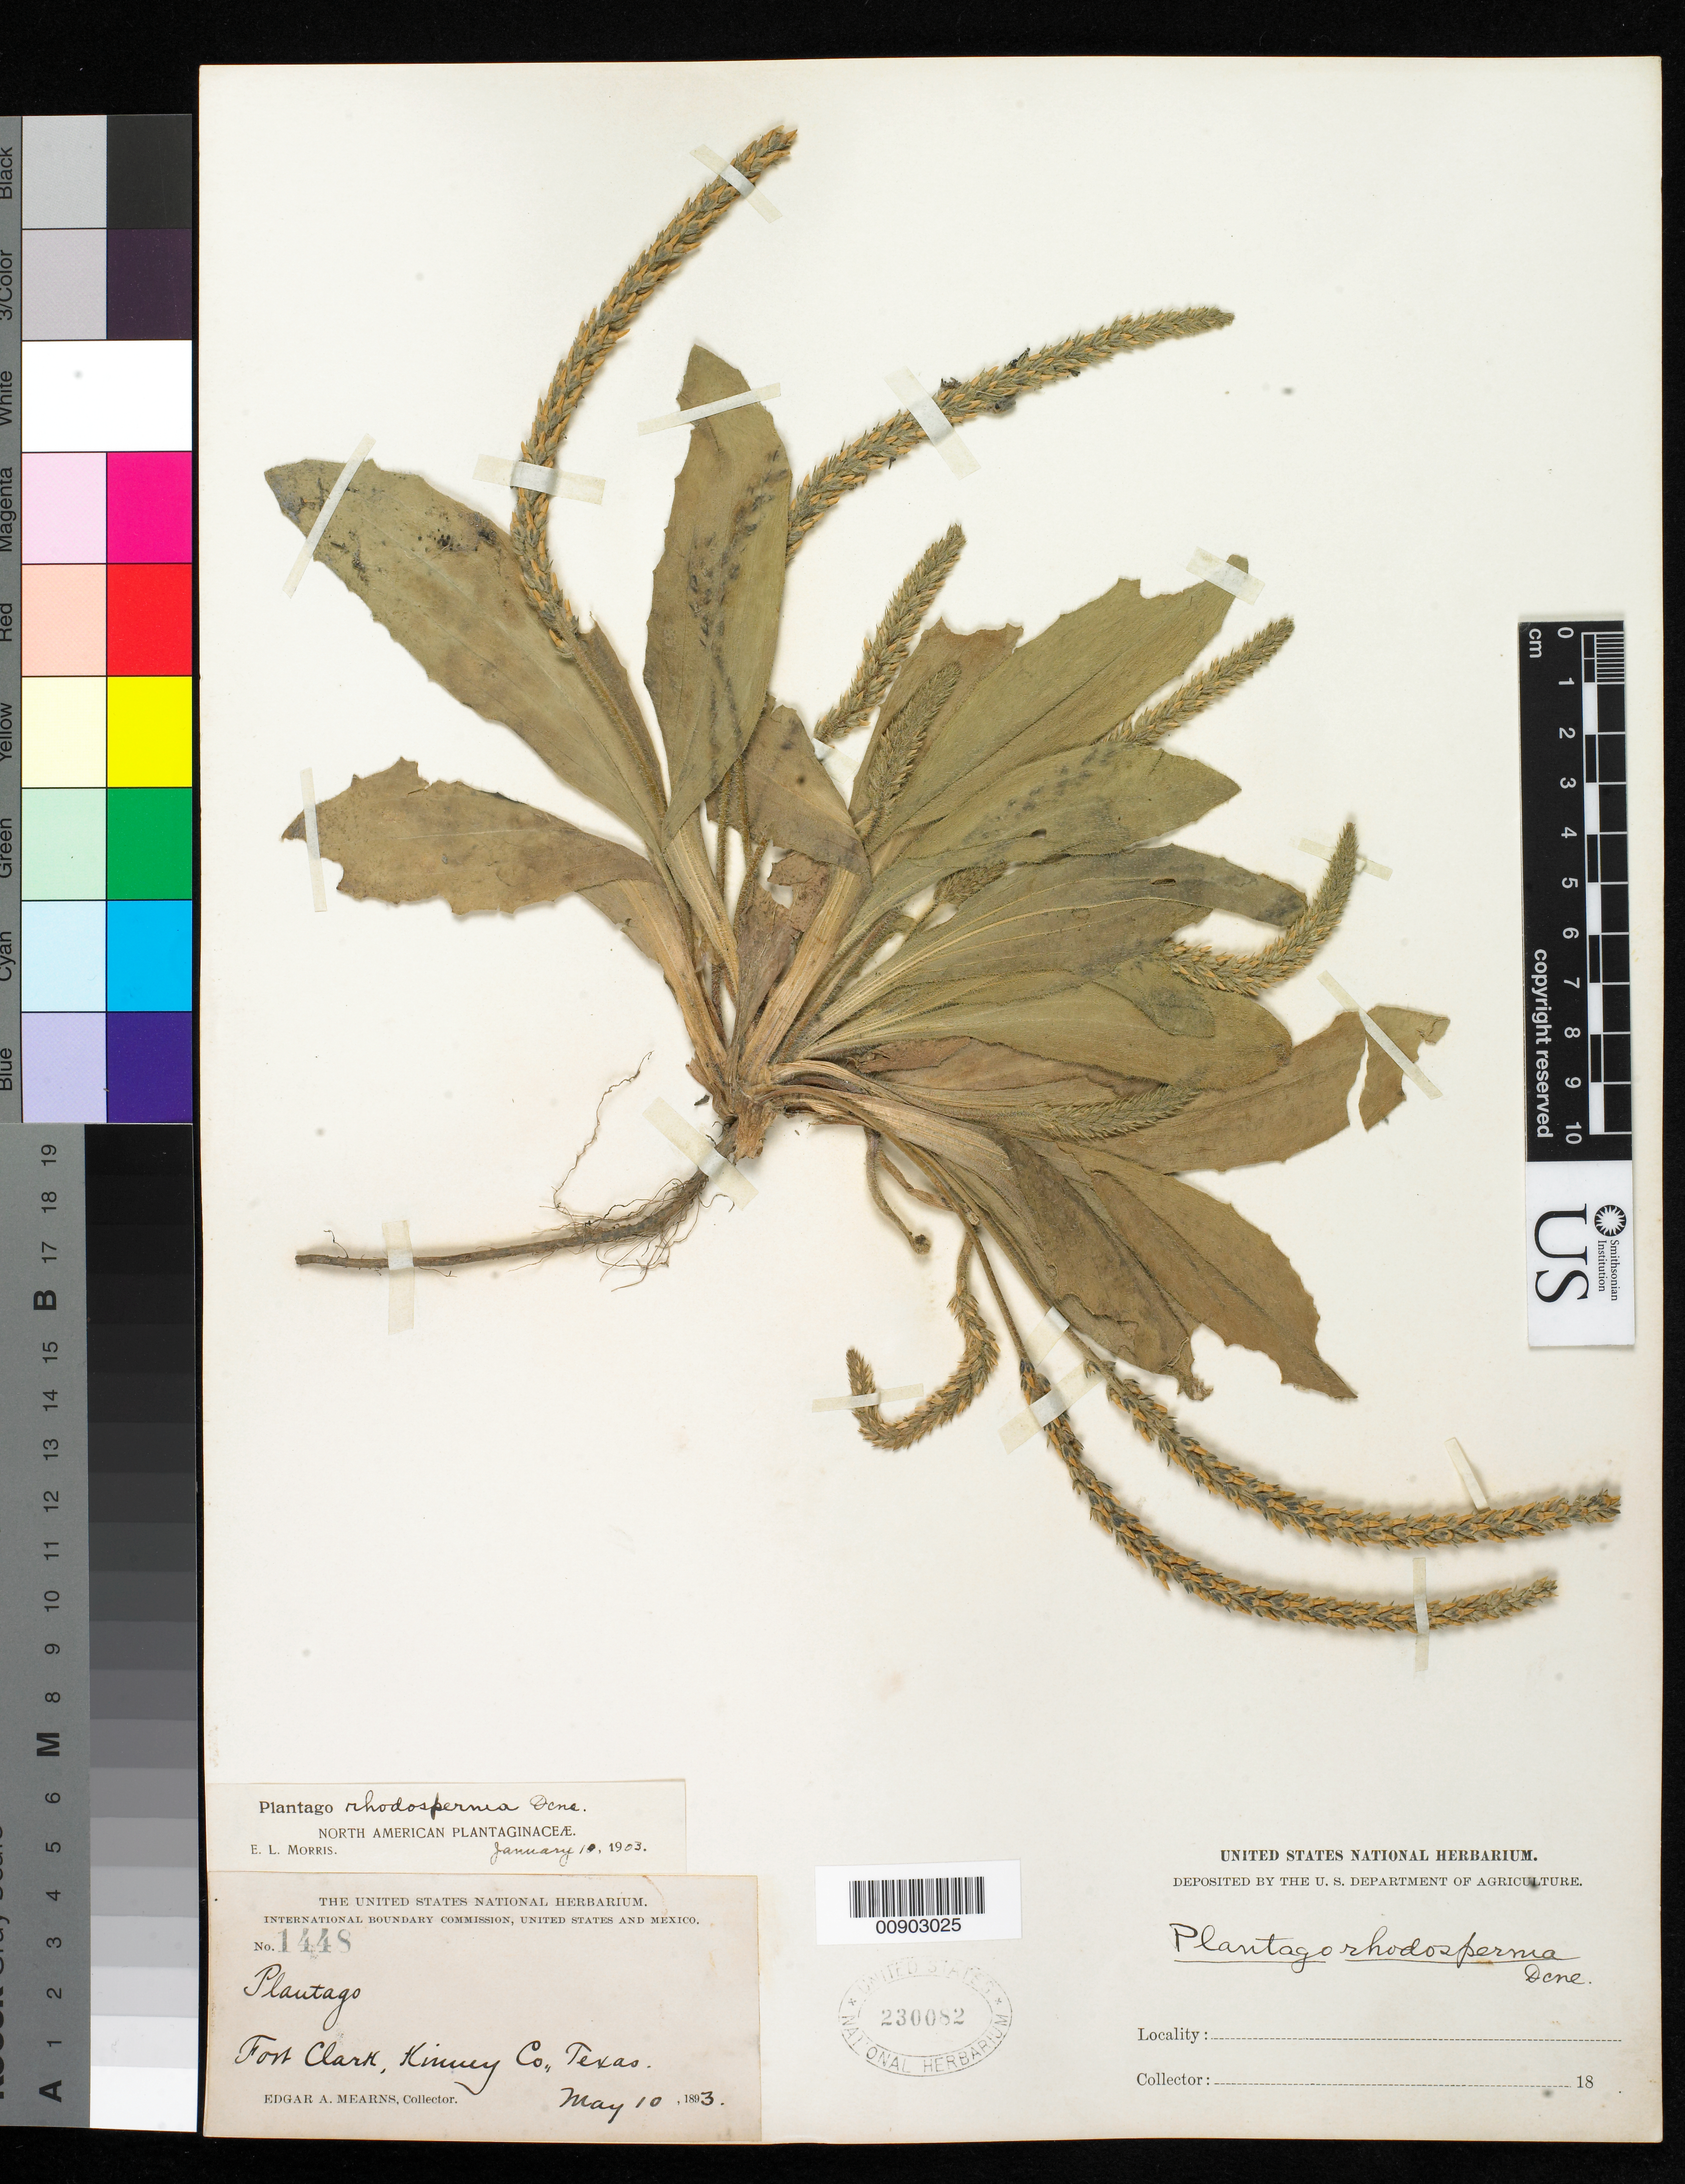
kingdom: Plantae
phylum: Tracheophyta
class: Magnoliopsida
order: Lamiales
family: Plantaginaceae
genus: Plantago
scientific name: Plantago rhodosperma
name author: Decne.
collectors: E. A. Mearns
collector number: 1448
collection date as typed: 10 May 1893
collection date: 1893-05-10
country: United States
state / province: Texas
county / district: Kinney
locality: Fort Clark, Kinney County, Texas.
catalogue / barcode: US 230082